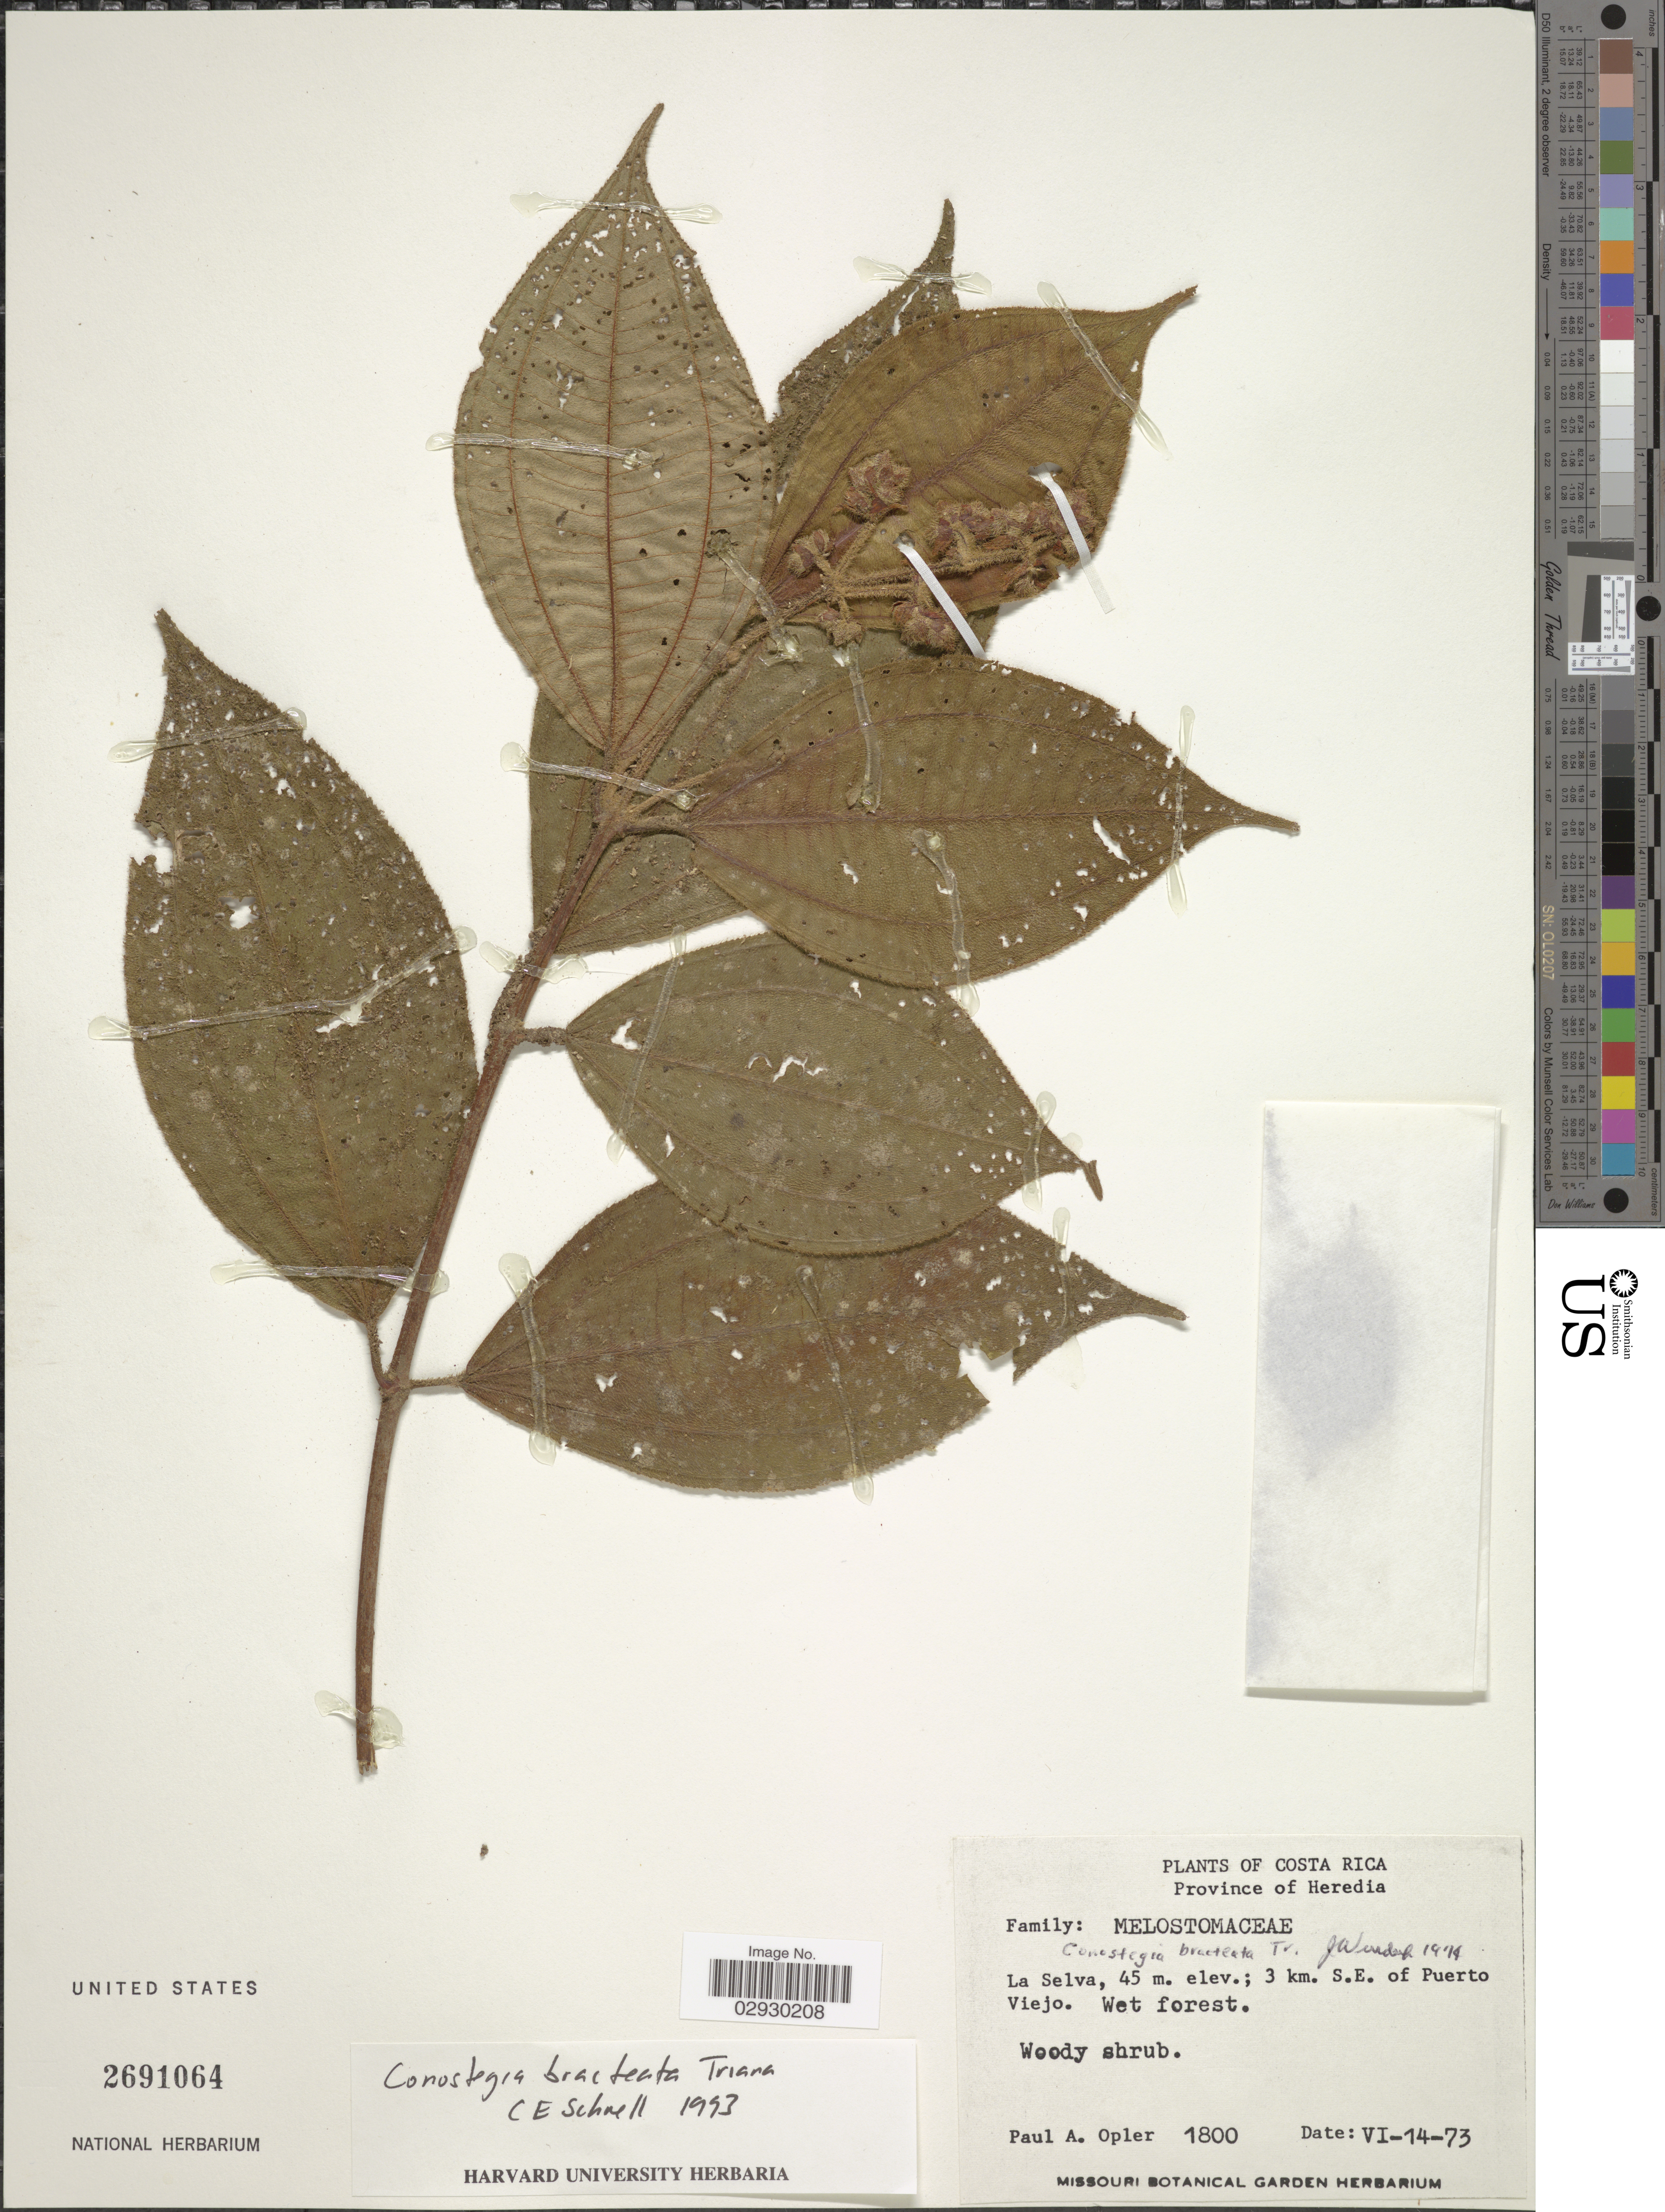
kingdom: Plantae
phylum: Tracheophyta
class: Magnoliopsida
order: Myrtales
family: Melastomataceae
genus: Conostegia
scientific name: Conostegia bracteata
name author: Triana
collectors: P. Opler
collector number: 1800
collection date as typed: Transcribed d/m/y: 14/6/73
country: Costa Rica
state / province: Heredia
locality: La Selva; 3 km S.E. of Puerto Viejo. Wet forest.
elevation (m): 45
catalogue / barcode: US 2691064